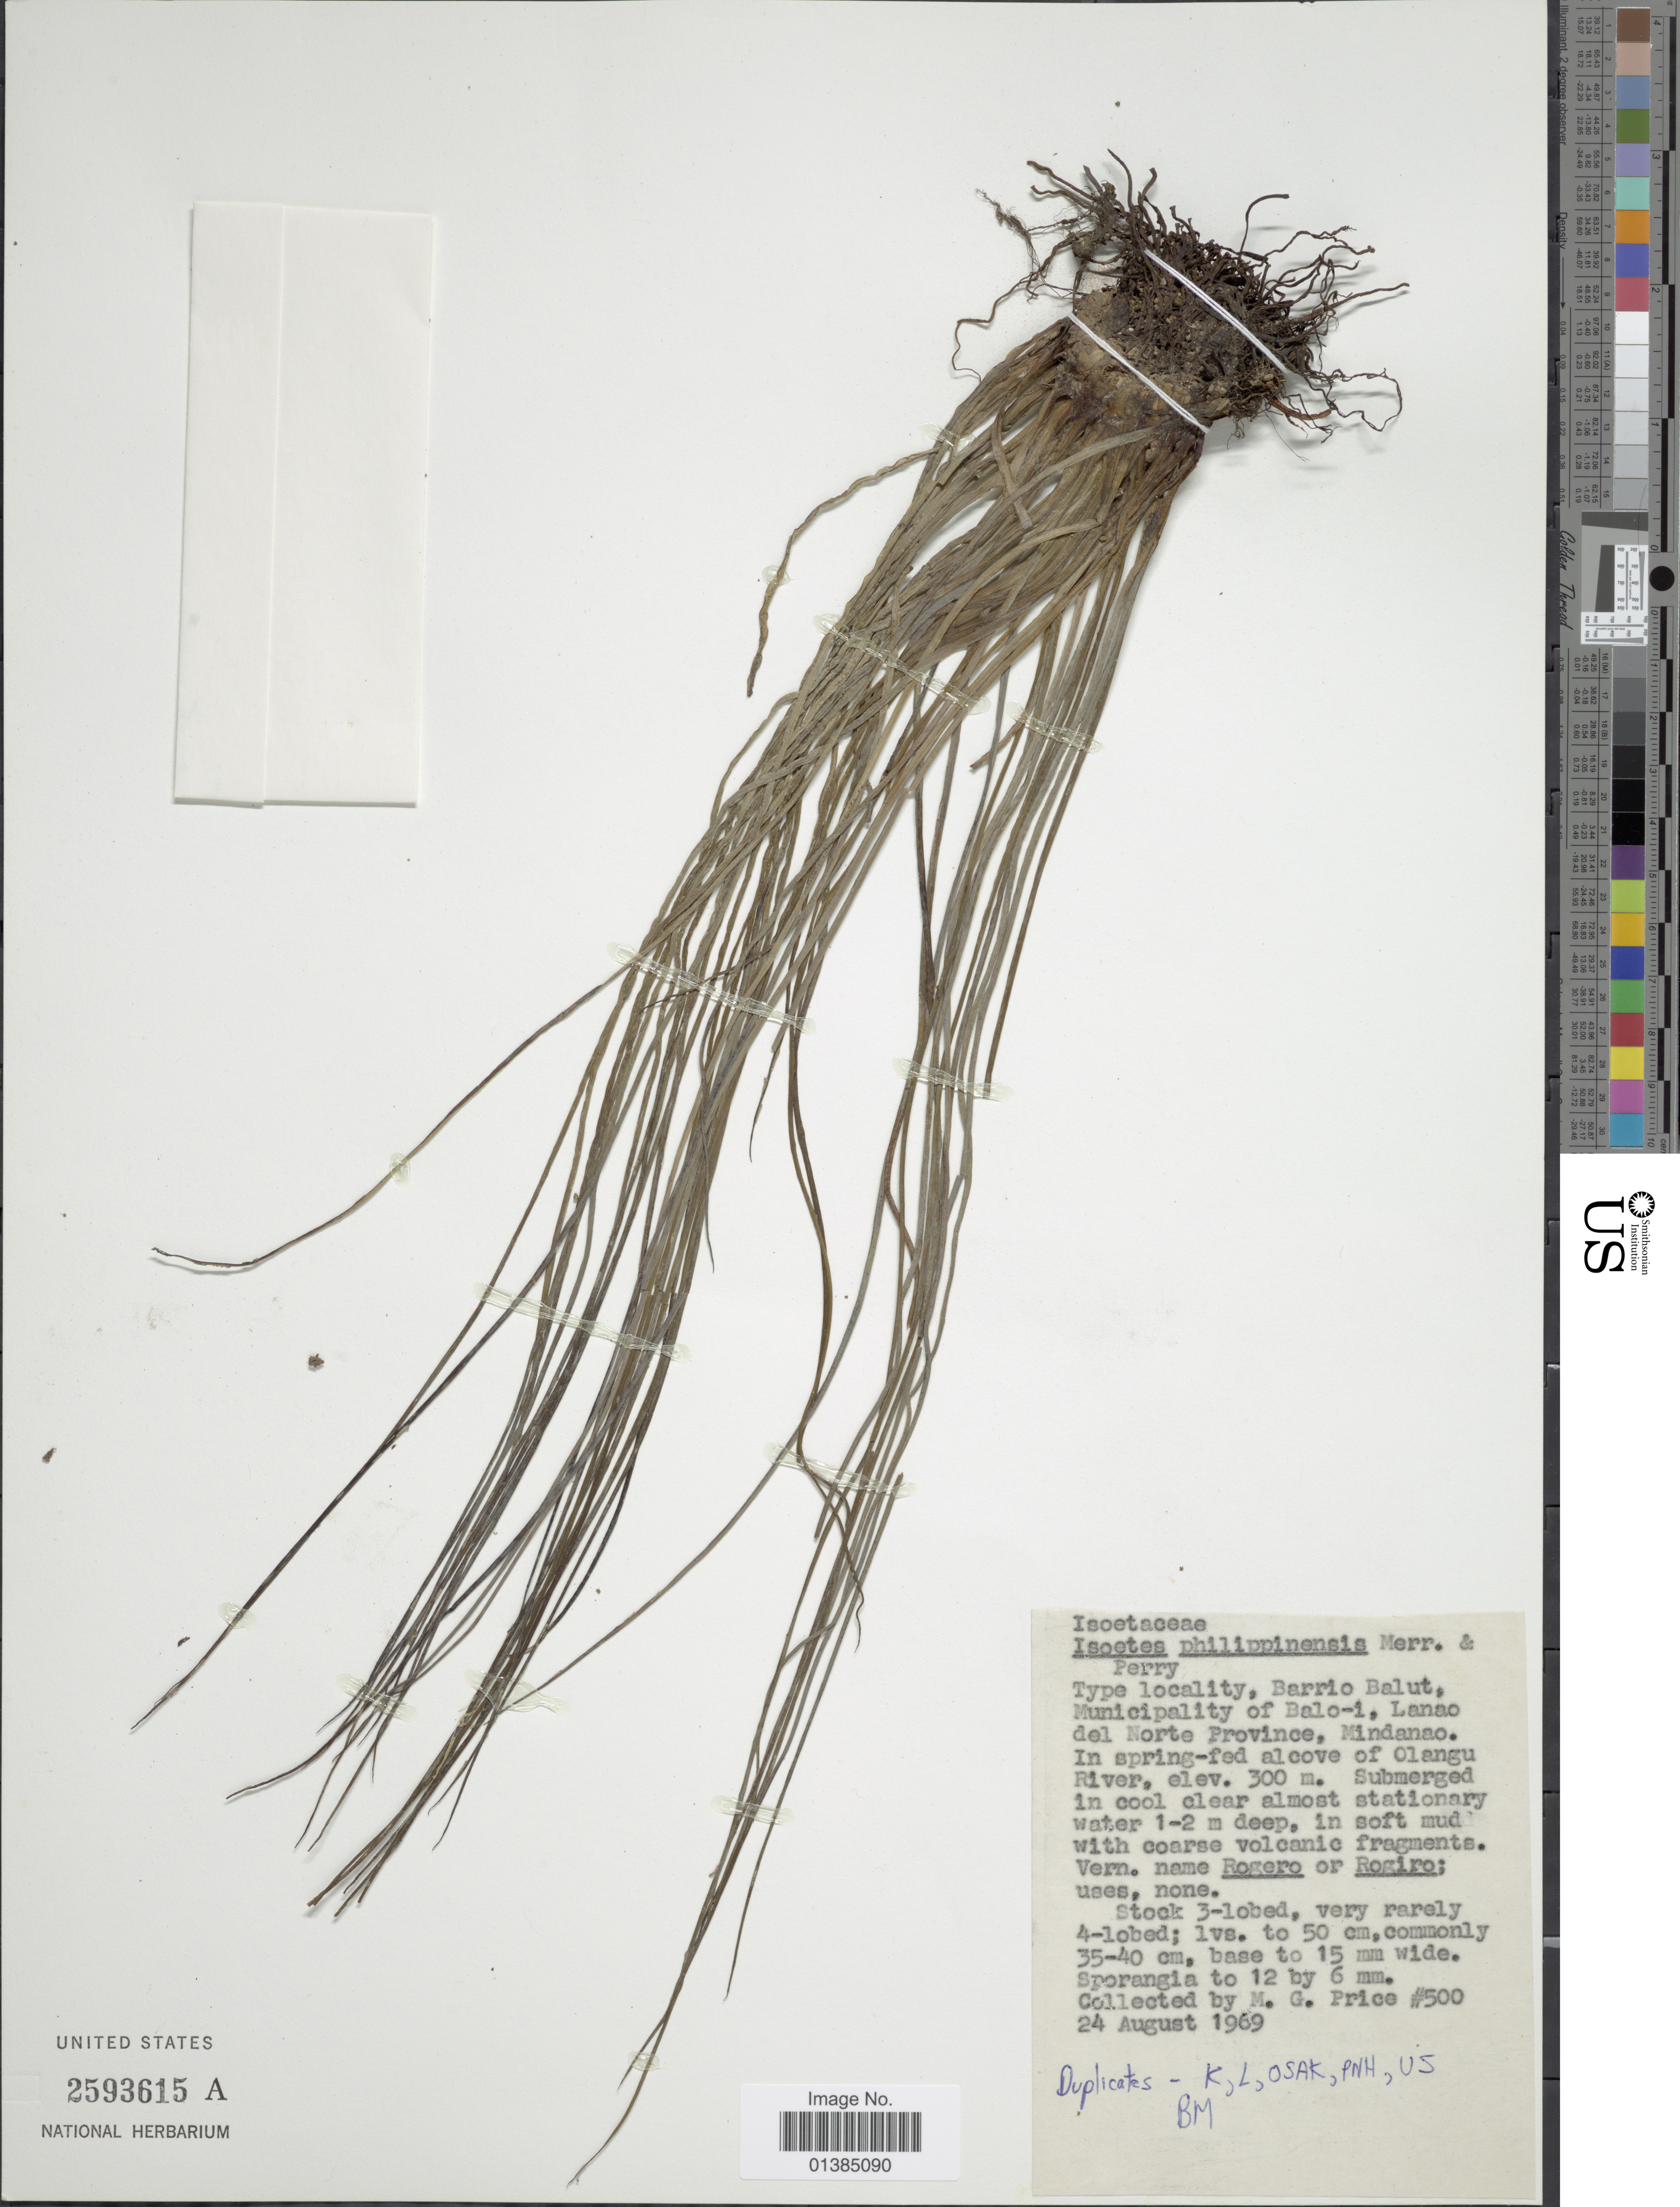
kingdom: Plantae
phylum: Tracheophyta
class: Lycopodiopsida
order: Isoetales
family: Isoetaceae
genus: Isoetes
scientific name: Isoetes philippinensis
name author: Merr. & R.H. Perry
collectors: M. G. Price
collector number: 500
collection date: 1969-08-24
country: Philippines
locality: Barrio Balut, Municipality of Balo-i, Lanao del Norte Province.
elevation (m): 300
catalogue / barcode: US 2593615A